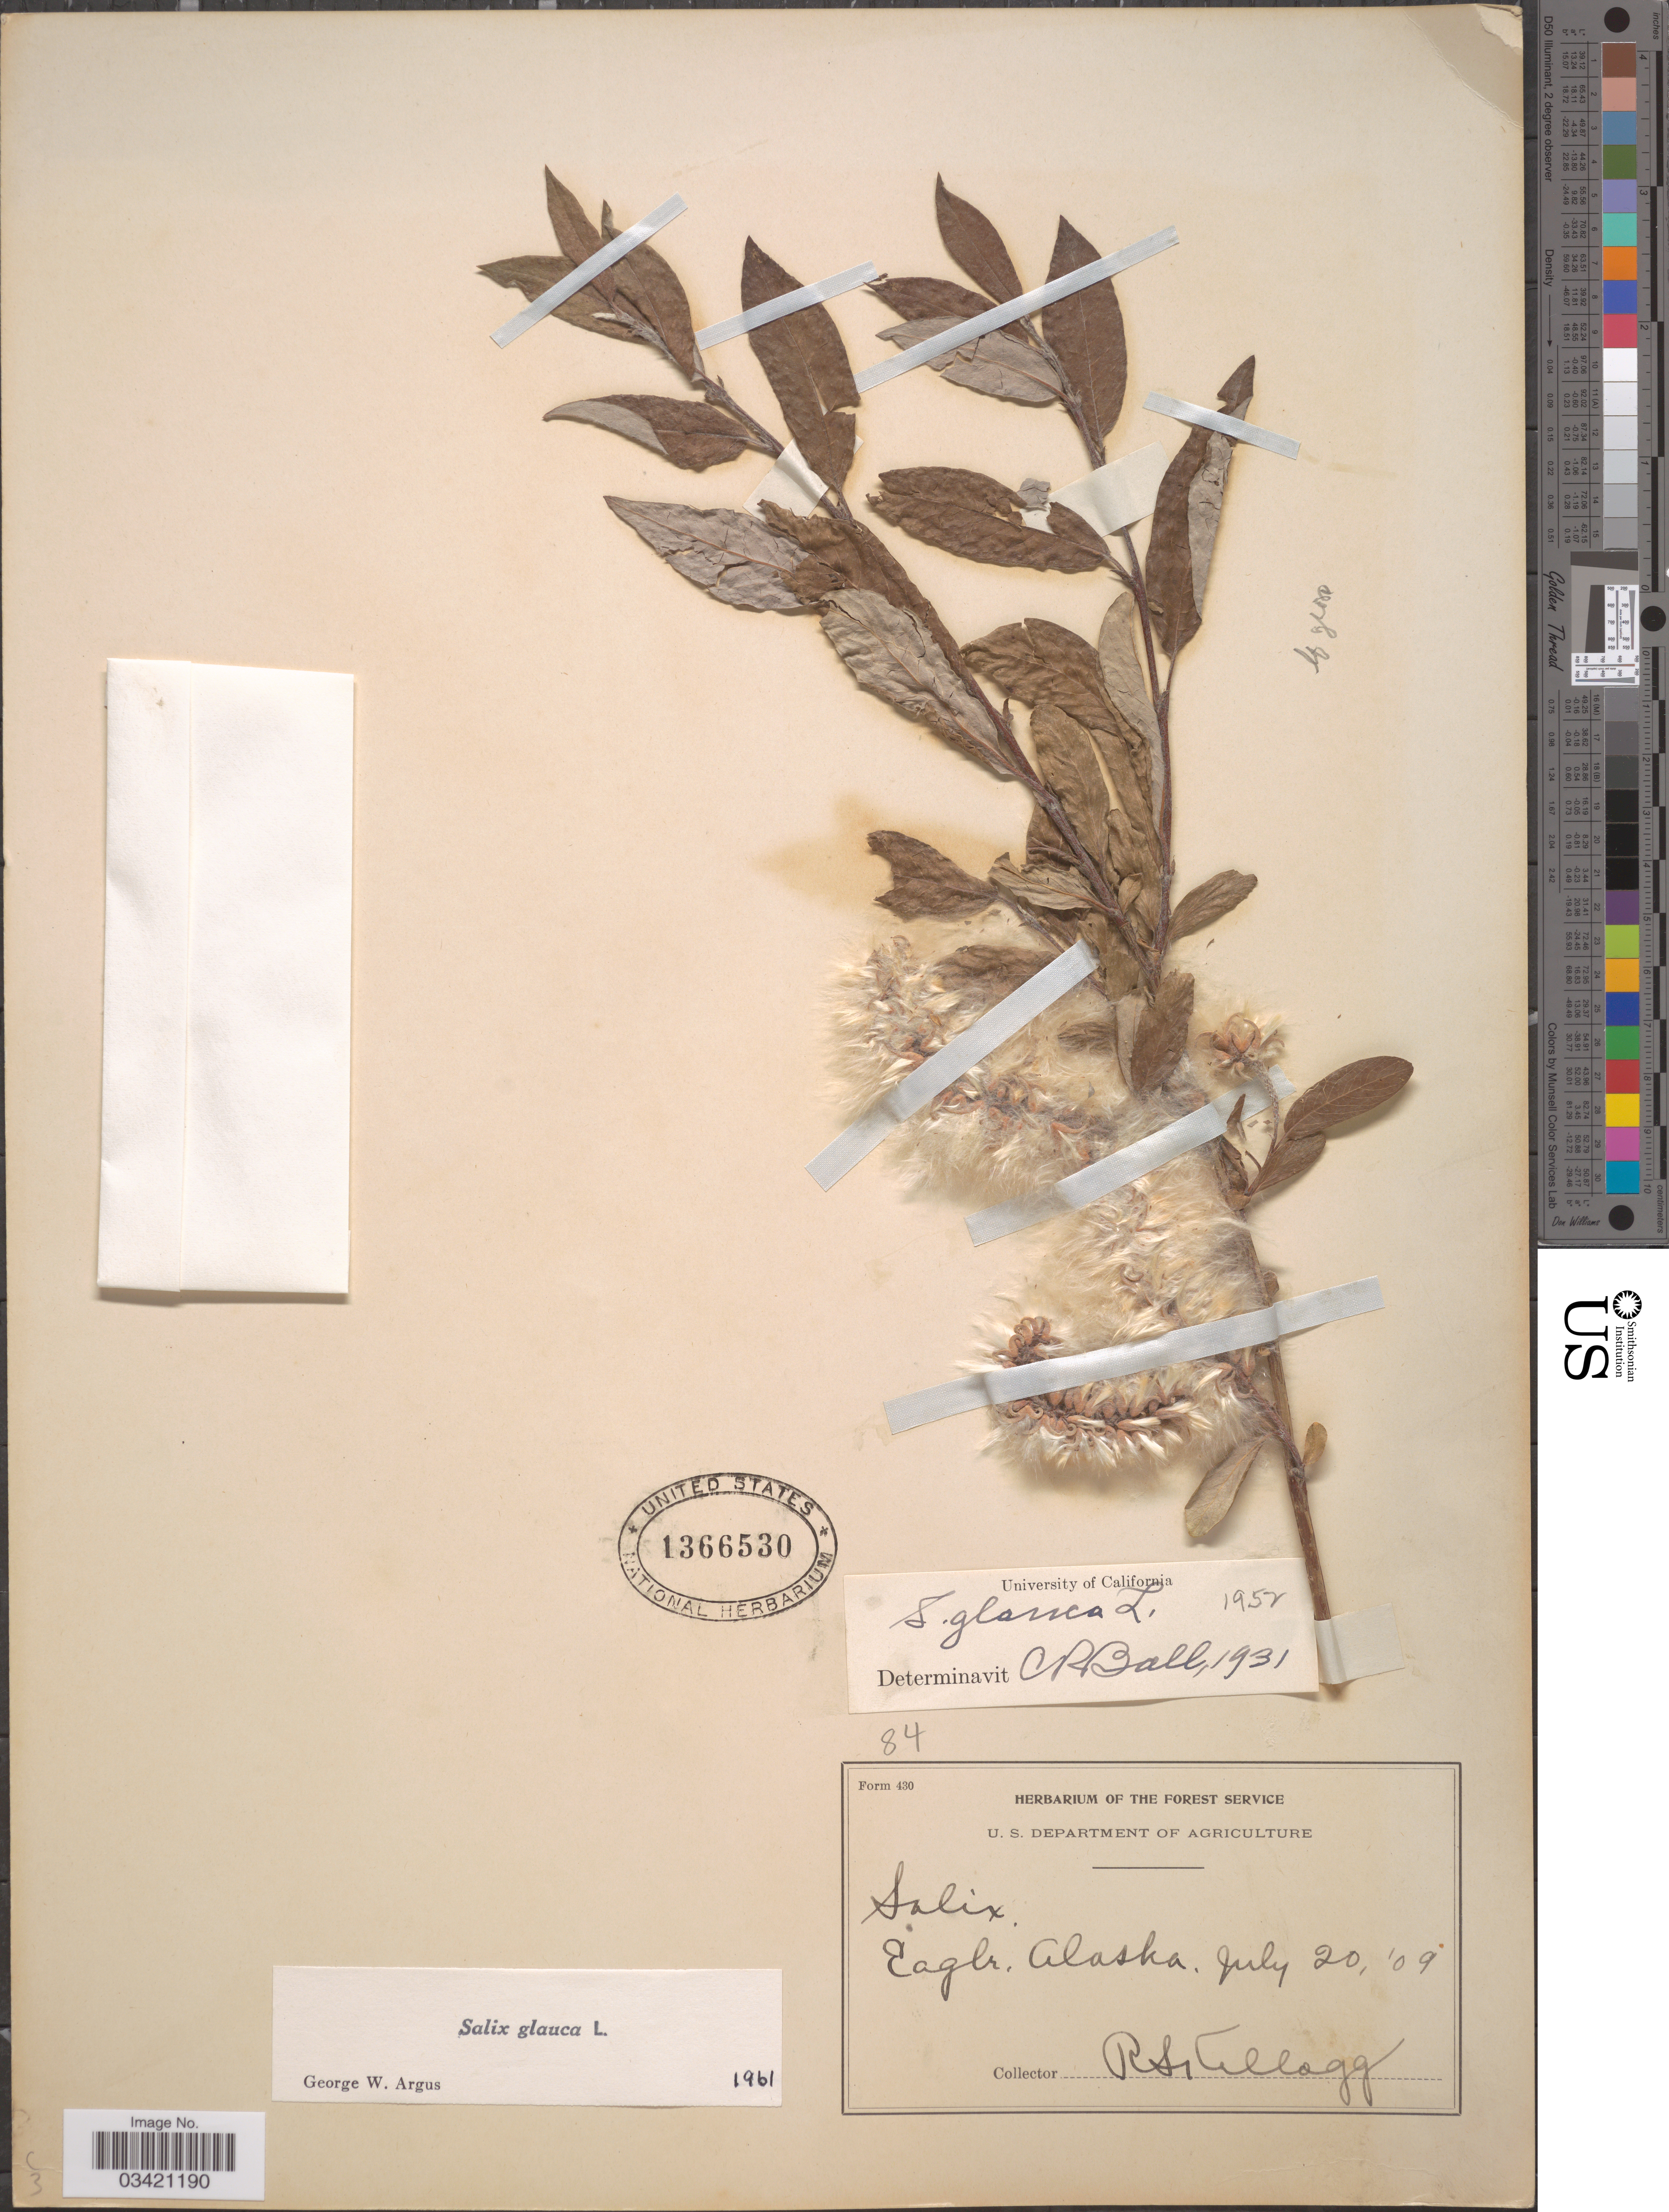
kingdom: Plantae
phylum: Tracheophyta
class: Magnoliopsida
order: Malpighiales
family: Salicaceae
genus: Salix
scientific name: Salix glauca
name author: L.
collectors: R. Kellogg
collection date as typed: Transcribed d/m/y: 20/7/9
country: United States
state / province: Alaska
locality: Eagle.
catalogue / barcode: US 1366530